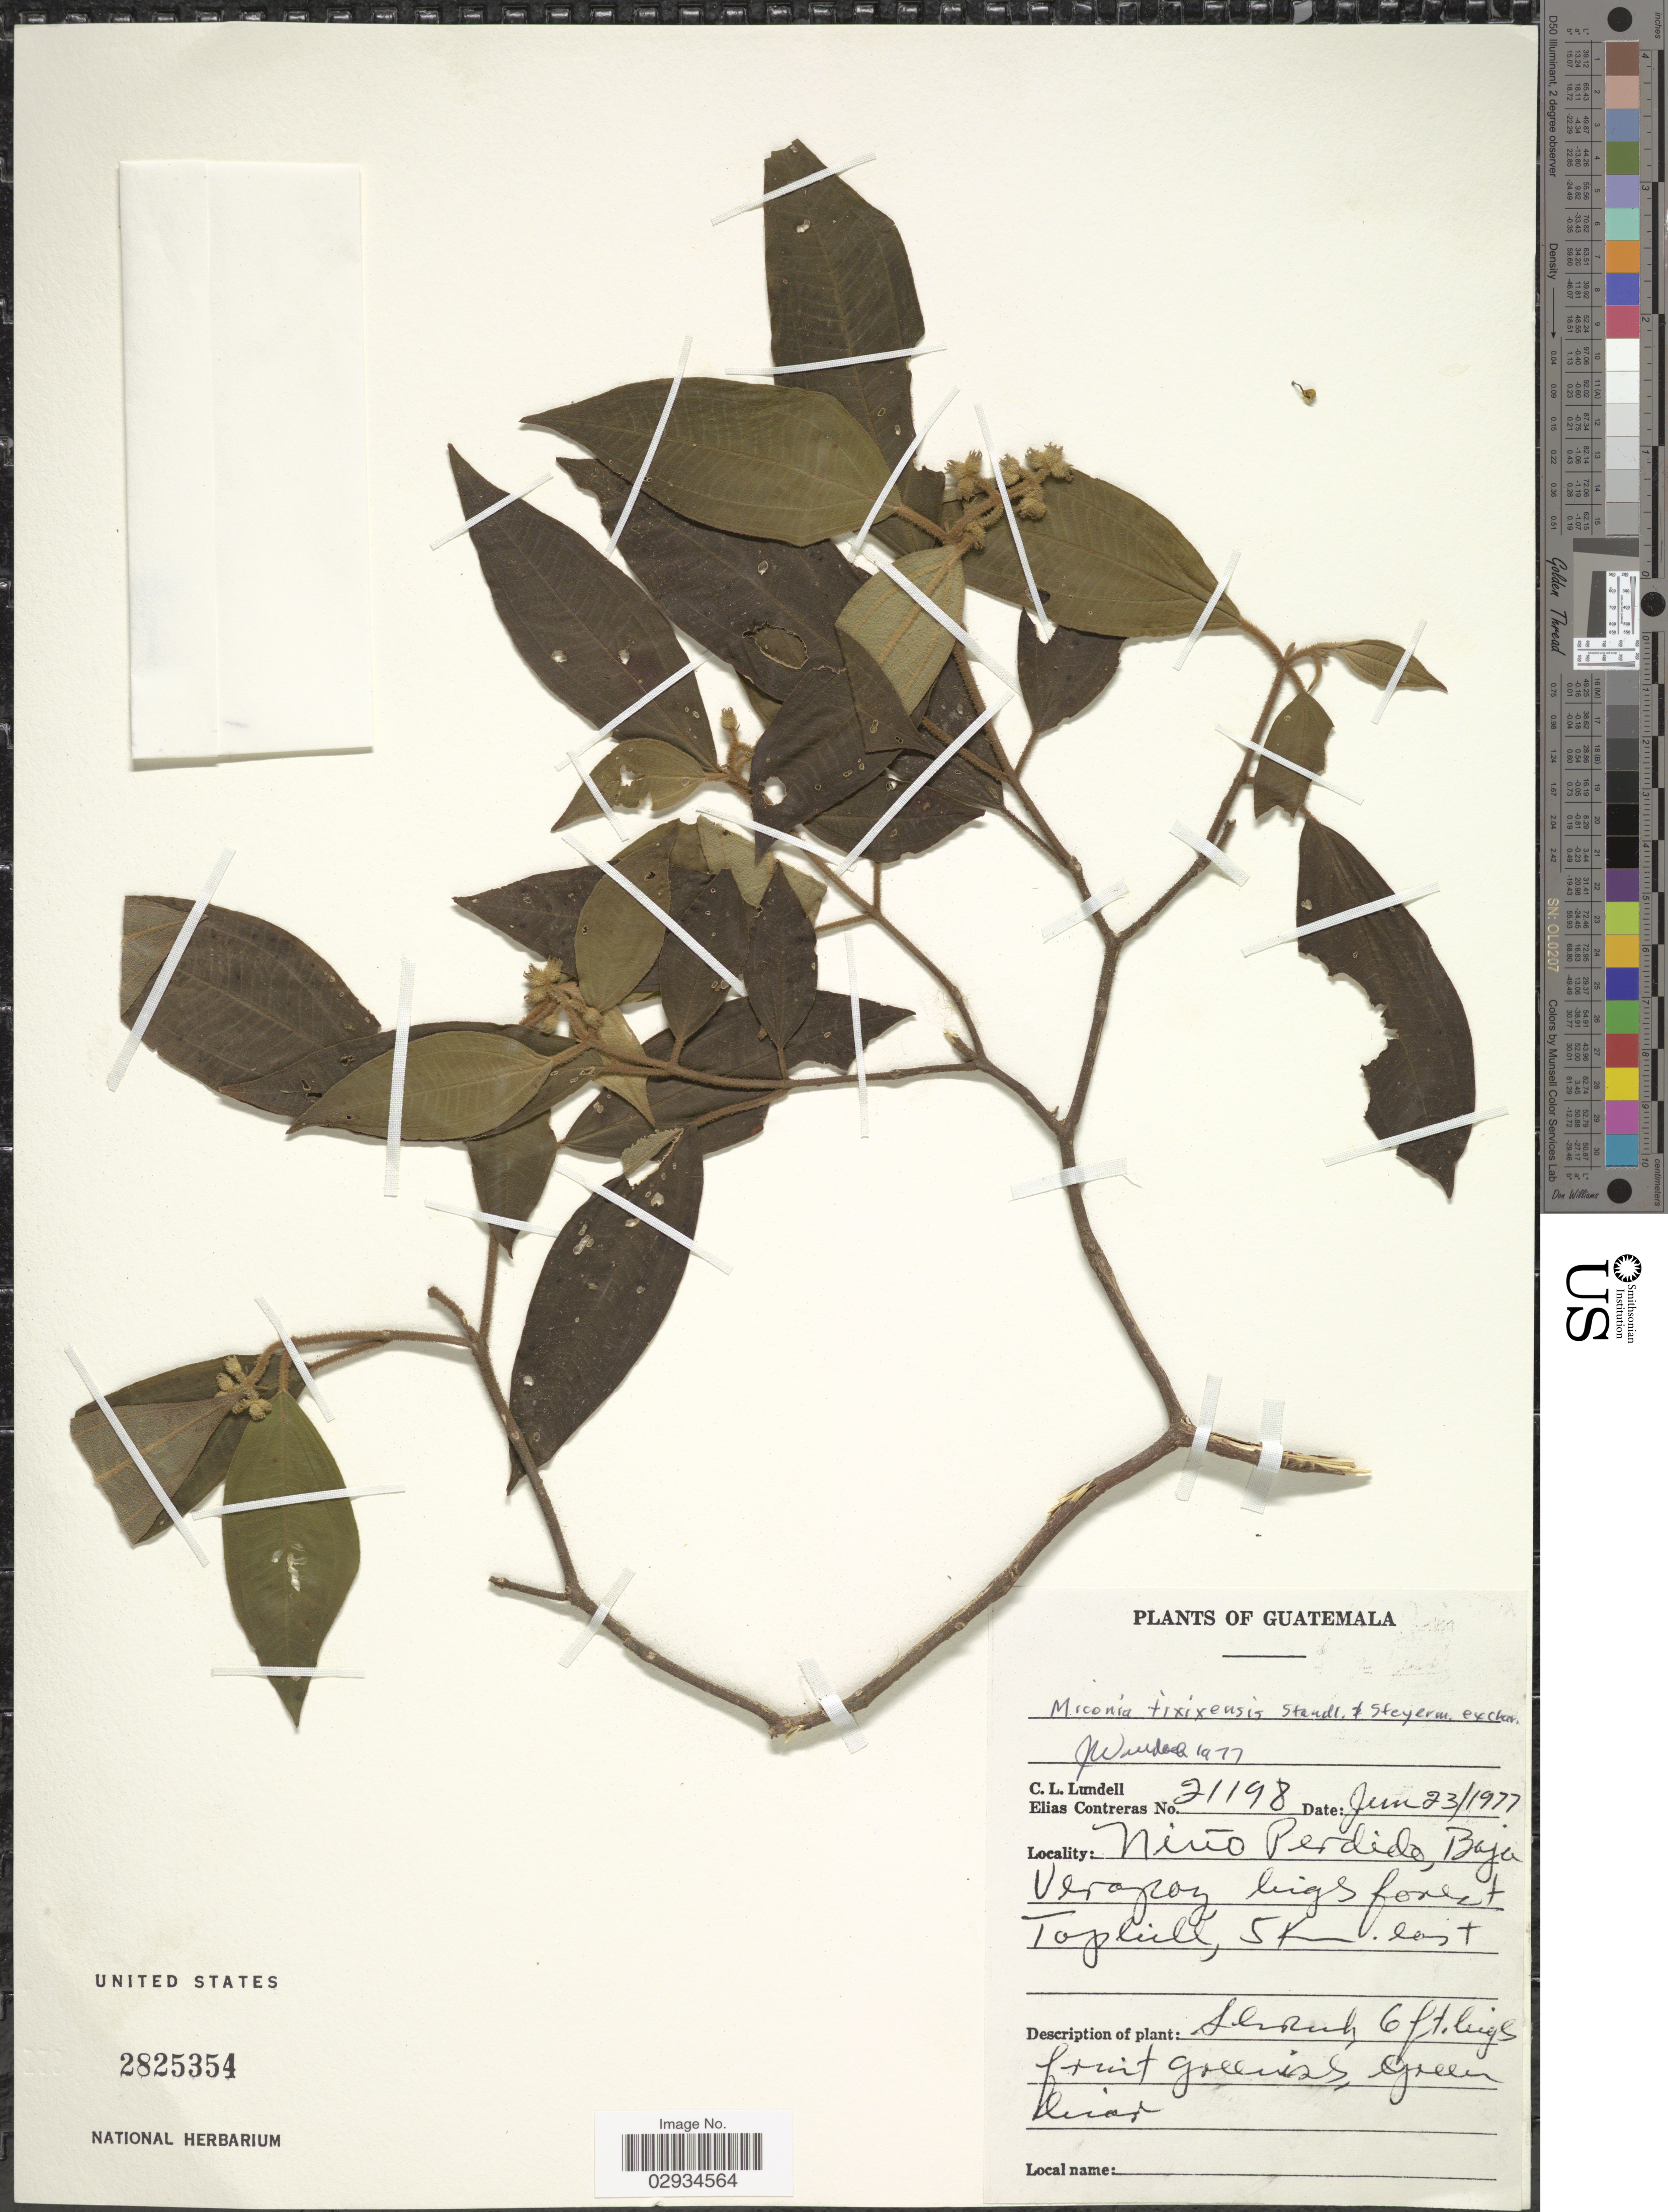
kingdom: Plantae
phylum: Tracheophyta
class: Magnoliopsida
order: Myrtales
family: Melastomataceae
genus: Miconia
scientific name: Miconia tixixensis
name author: Standl. & Steyerm.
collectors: C. L. Lundell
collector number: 21198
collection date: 1977-06-23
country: Guatemala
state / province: Baja Verapaz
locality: Niño Perdido. Bigs forest, Top hill, 5 km. east.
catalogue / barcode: US 2825354